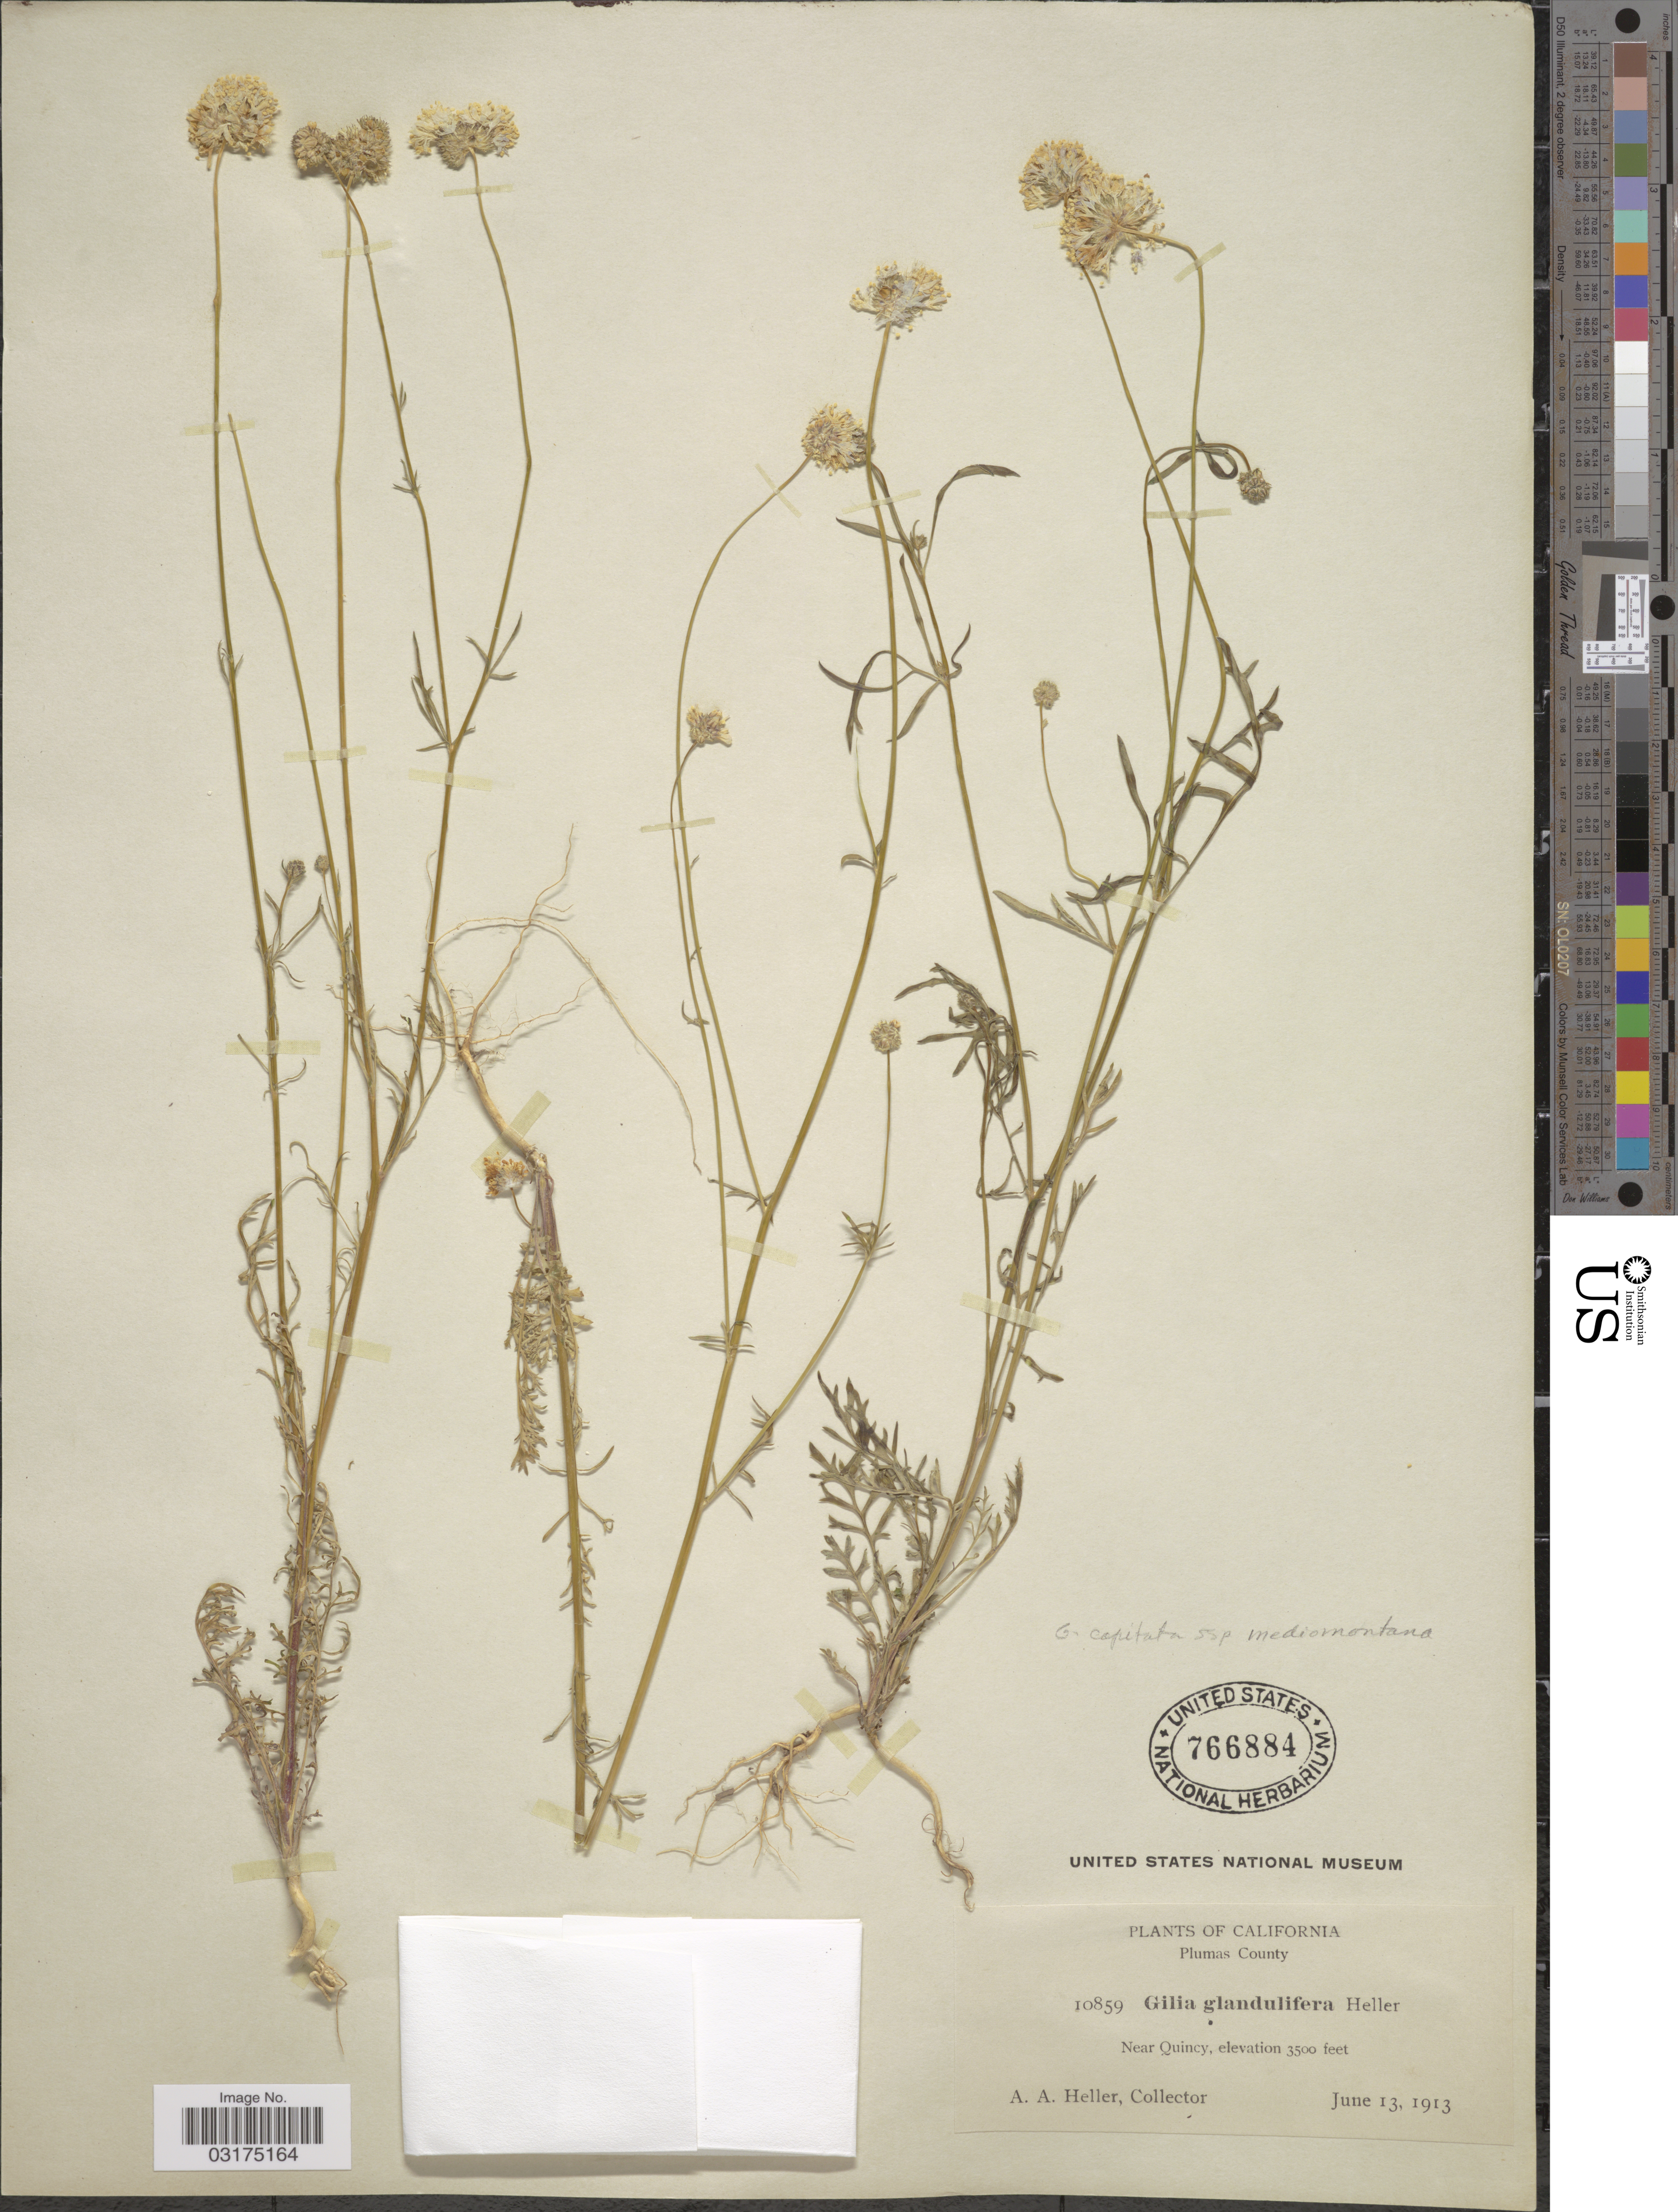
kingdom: Plantae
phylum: Tracheophyta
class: Magnoliopsida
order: Ericales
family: Polemoniaceae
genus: Gilia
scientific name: Gilia capitata subsp. mediomontana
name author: V.E. Grant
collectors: A. A. Heller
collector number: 10859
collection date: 1913-06-13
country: United States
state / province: California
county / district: Plumas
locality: Plumas County, Near Quincy.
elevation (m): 1067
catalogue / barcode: US 766884